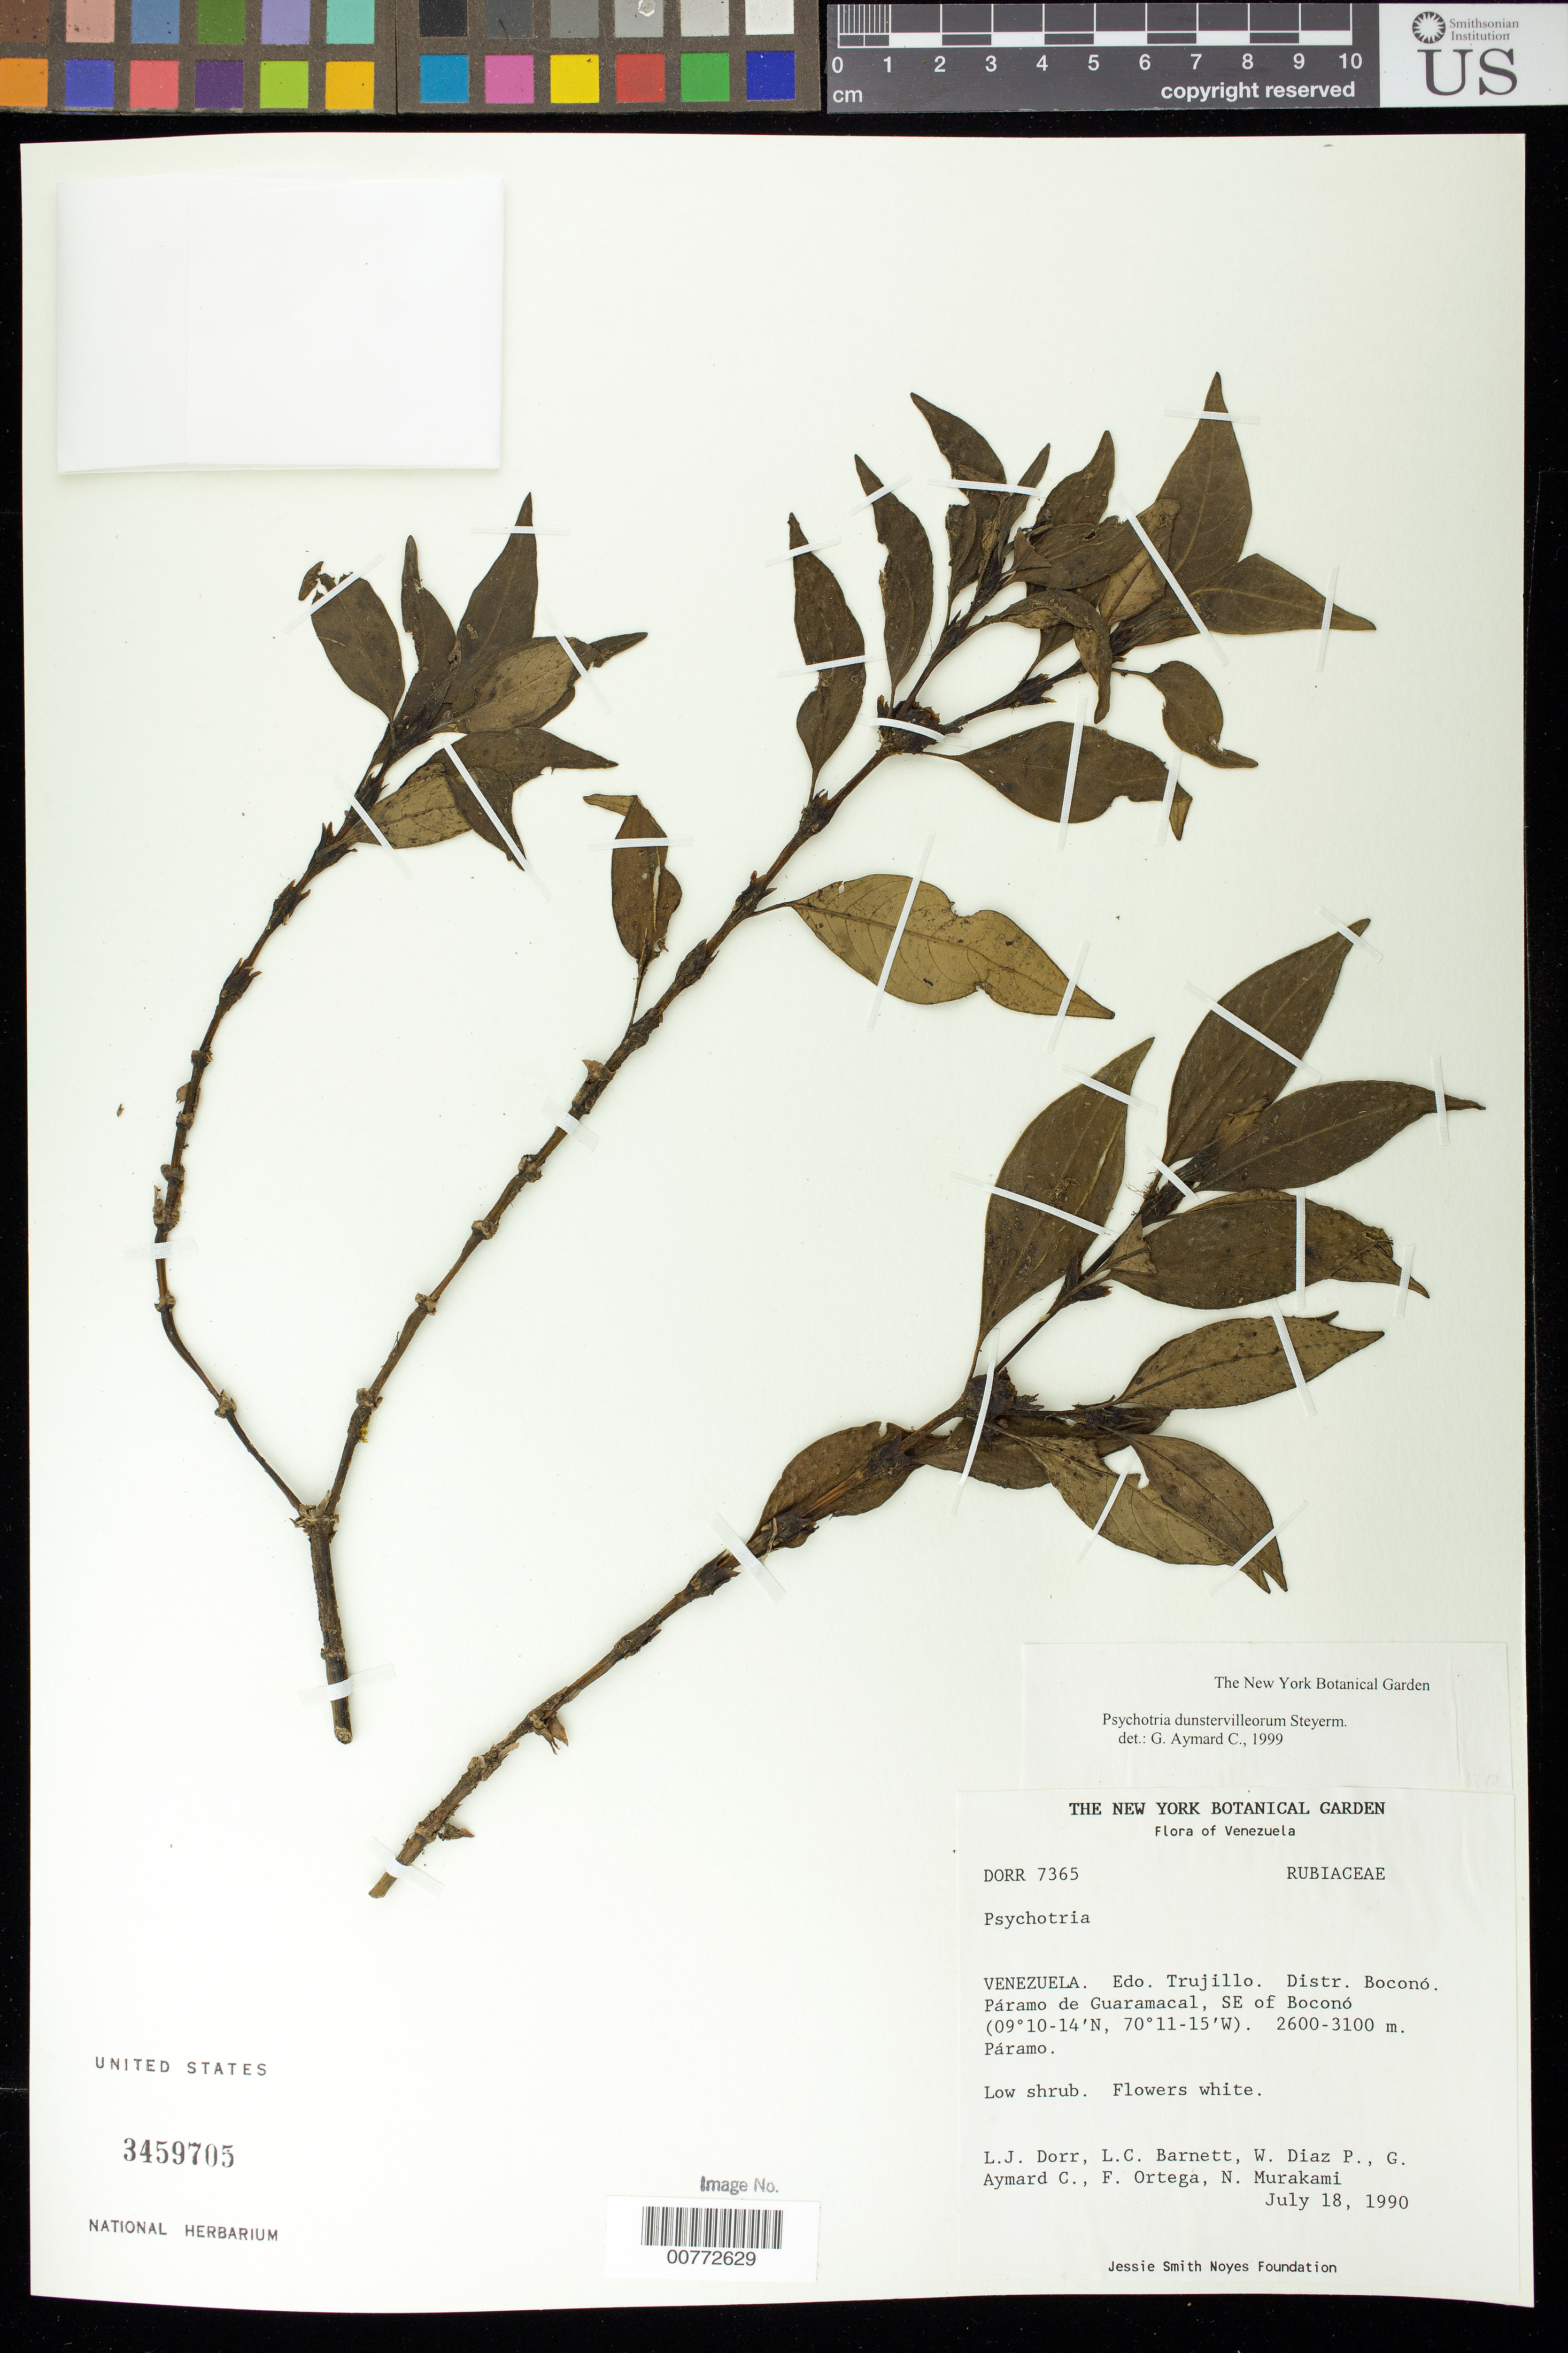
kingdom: Plantae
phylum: Tracheophyta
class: Magnoliopsida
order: Gentianales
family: Rubiaceae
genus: Psychotria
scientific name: Psychotria sp.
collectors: L. J. Dorr, L. C. Barnett, W. Díaz P., G. A. Aymard, F. J. Ortega & N. Murakami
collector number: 7365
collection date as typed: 18 Jul 1990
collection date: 1990-07-18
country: Venezuela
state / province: Trujillo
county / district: Boconó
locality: Páramo de Guaramacal, SE of Boconó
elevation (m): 2600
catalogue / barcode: US 3459705